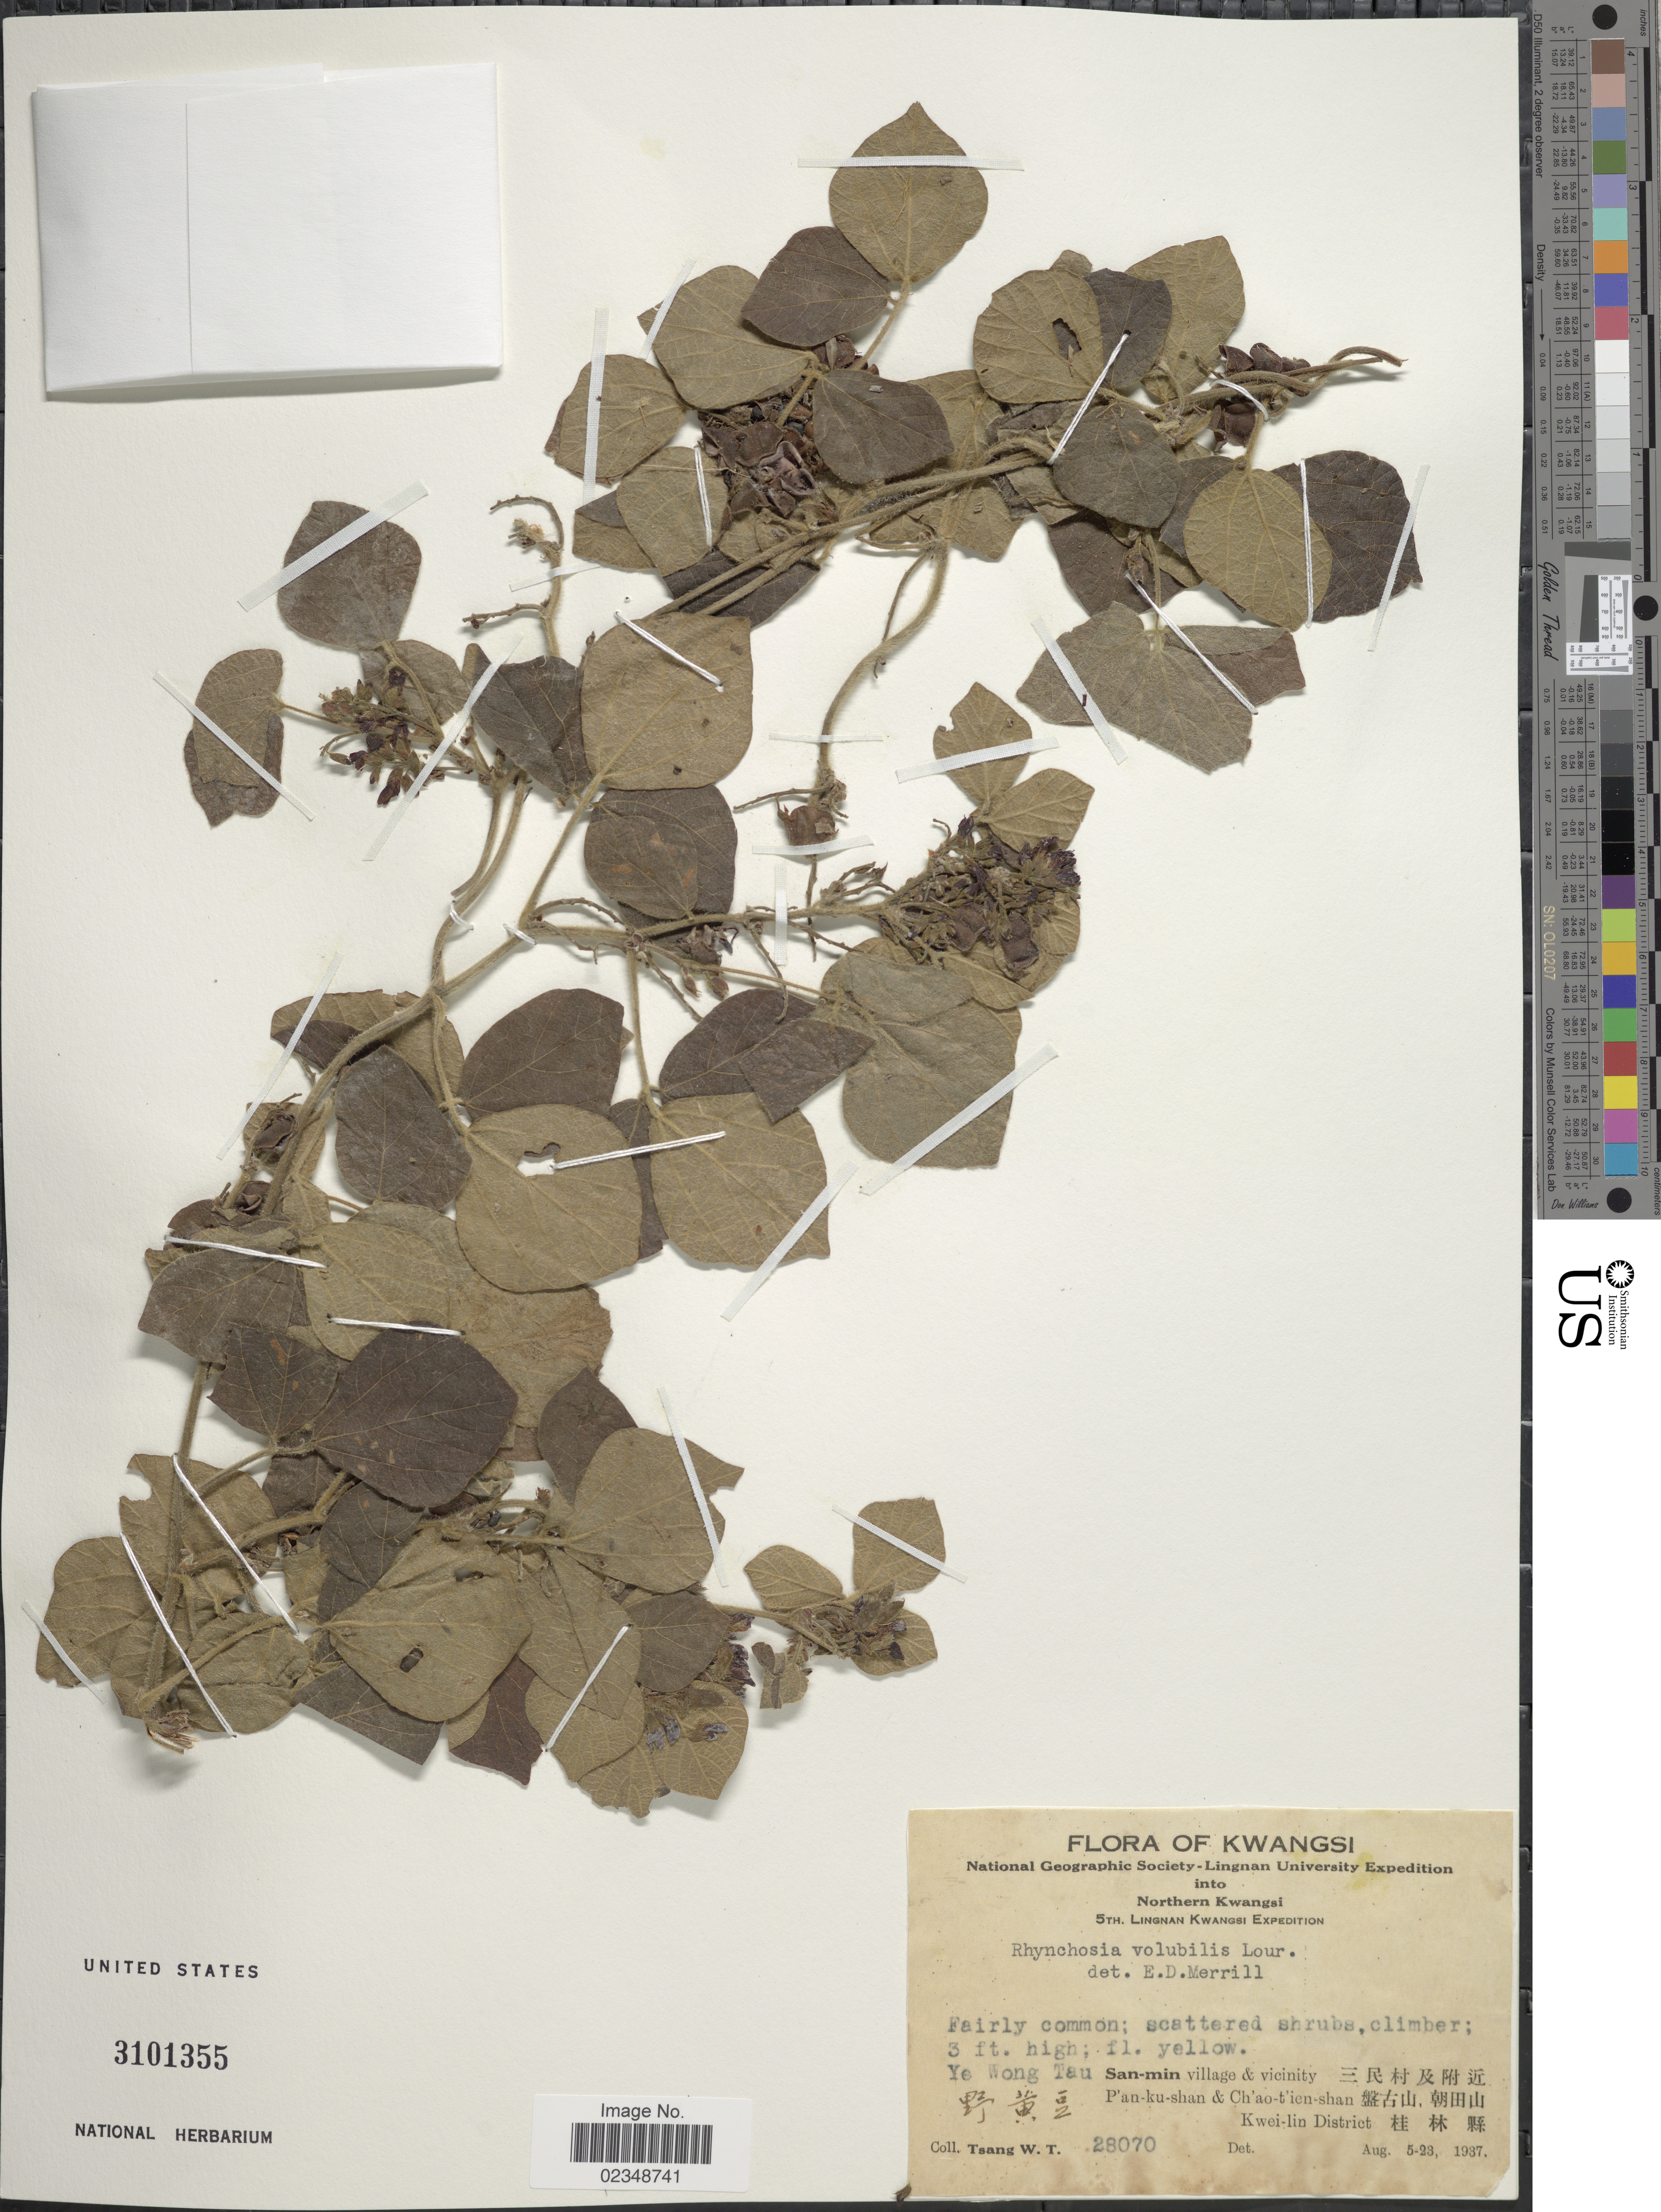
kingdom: Plantae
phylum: Tracheophyta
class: Magnoliopsida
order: Fabales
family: Fabaceae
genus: Rhynchosia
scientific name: Rhynchosia volubilis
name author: (Michx.) Wood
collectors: W. T. Tsang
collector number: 28070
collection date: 1937-08-05/1937-08-23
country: China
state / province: Guangxi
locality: Kwangsi, Northern Kwangsi, Ye Wong Tau, San-min village & vicinity, P'an-ku-shan & Ch'ao-t'ien-shan, Kwei-lin District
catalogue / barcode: US 3101355